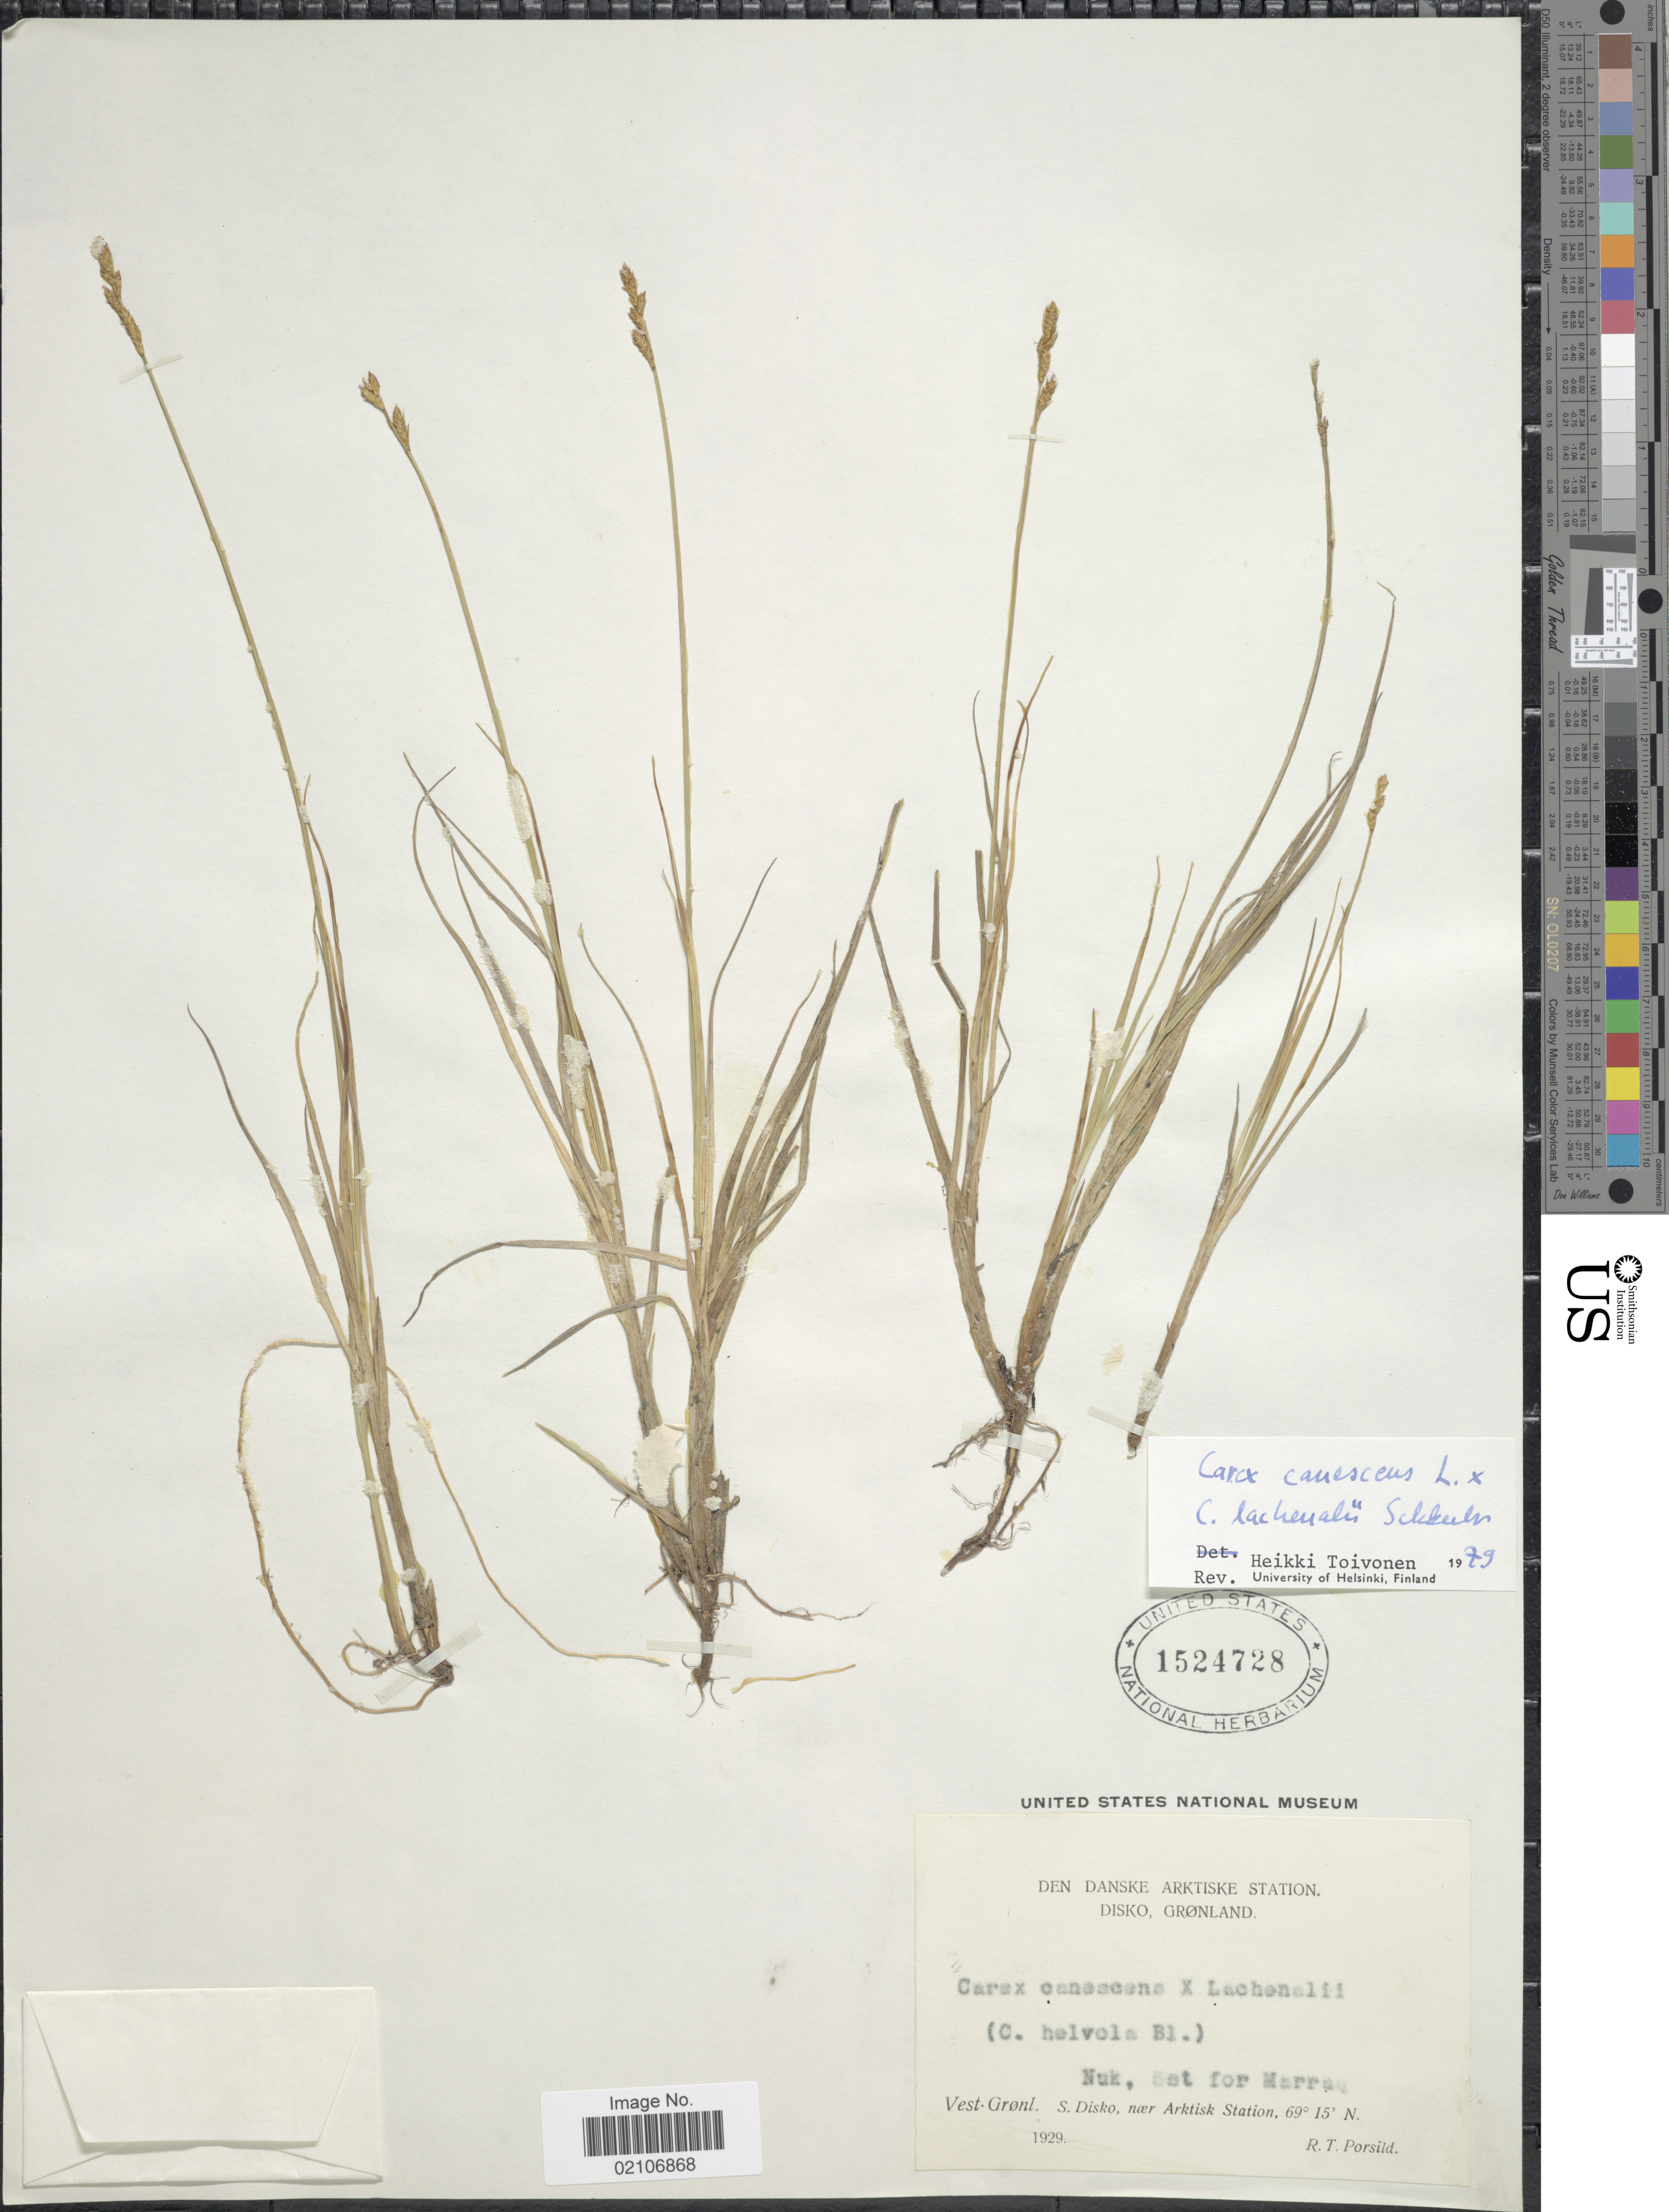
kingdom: Plantae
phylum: Tracheophyta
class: Liliopsida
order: Poales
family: Cyperaceae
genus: Carex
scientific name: Carex canescens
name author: L.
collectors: R. T. Porsild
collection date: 1929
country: Greenland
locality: Disko, Gronland. Vest-Gronl. S. Disko, near Artisk Station. Nuk, Est for Marraq.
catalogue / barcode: US 15247828